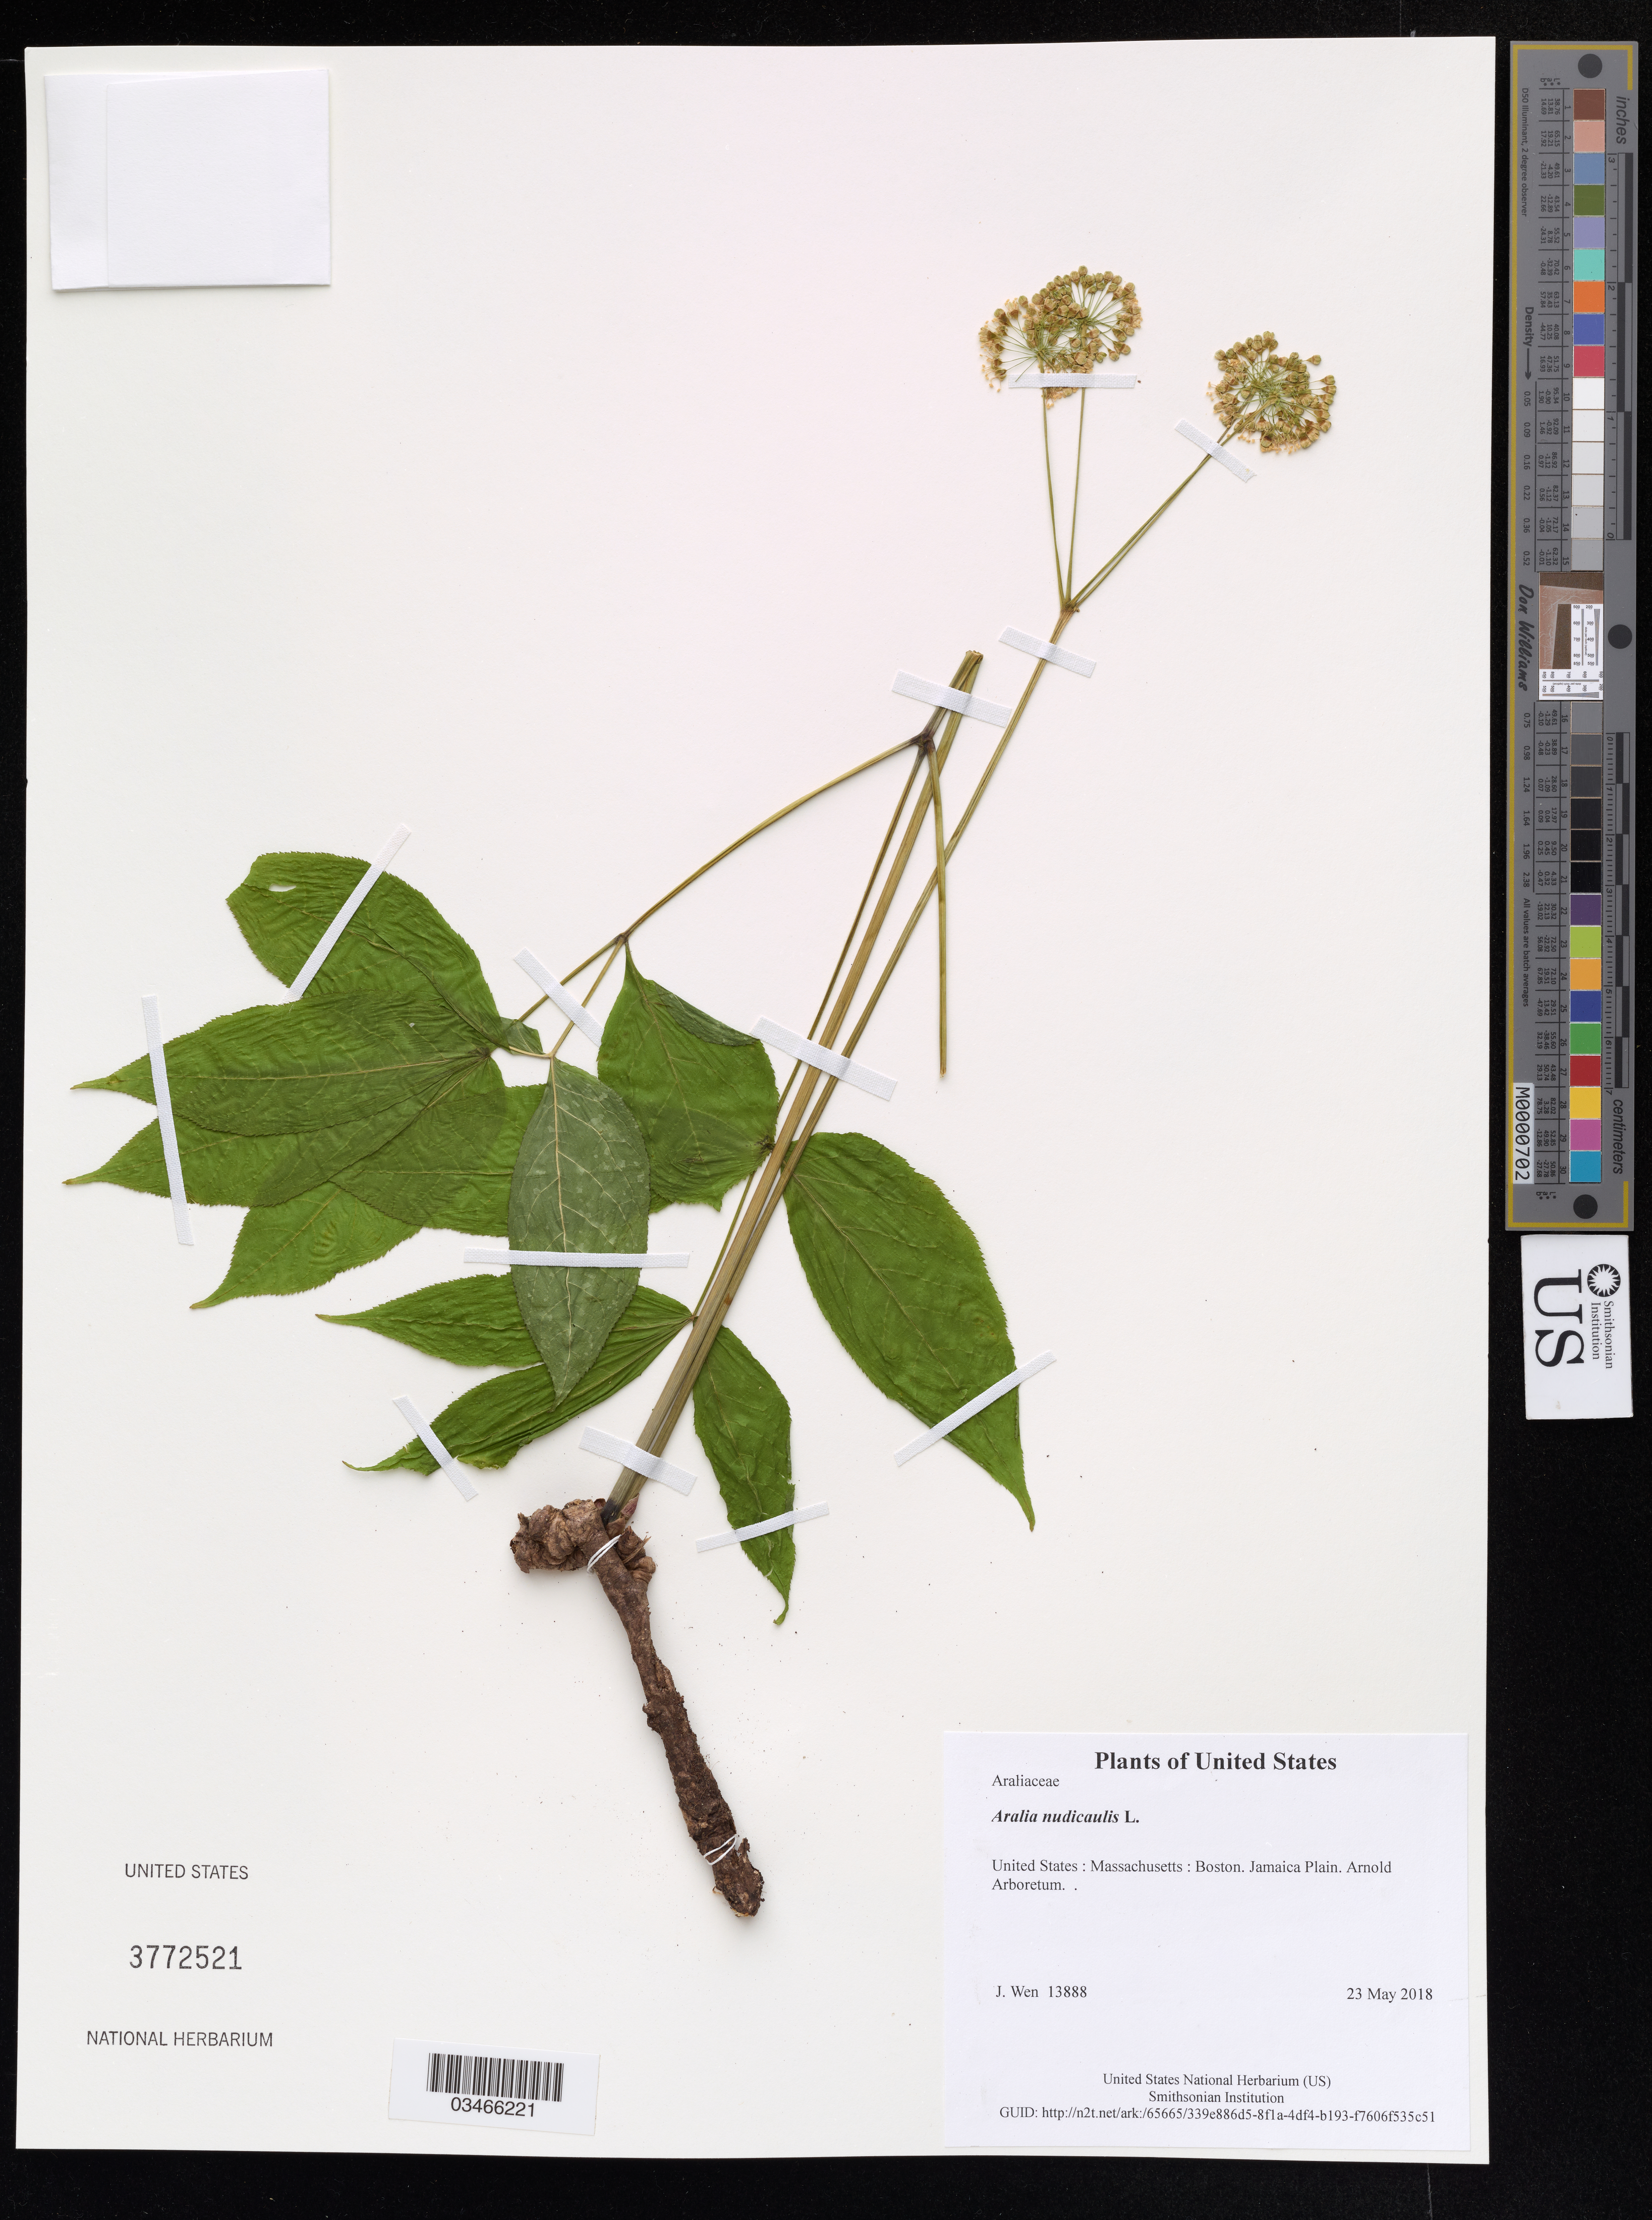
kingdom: Plantae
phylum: Tracheophyta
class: Magnoliopsida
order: Apiales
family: Araliaceae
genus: Aralia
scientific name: Aralia nudicaulis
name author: L.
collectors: J. Wen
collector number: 13888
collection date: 2018-05-23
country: United States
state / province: Massachusetts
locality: Boston. Jamaica Plain. Arnold Arboretum.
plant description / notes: Fruits collected for FDA.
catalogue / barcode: US 3772521